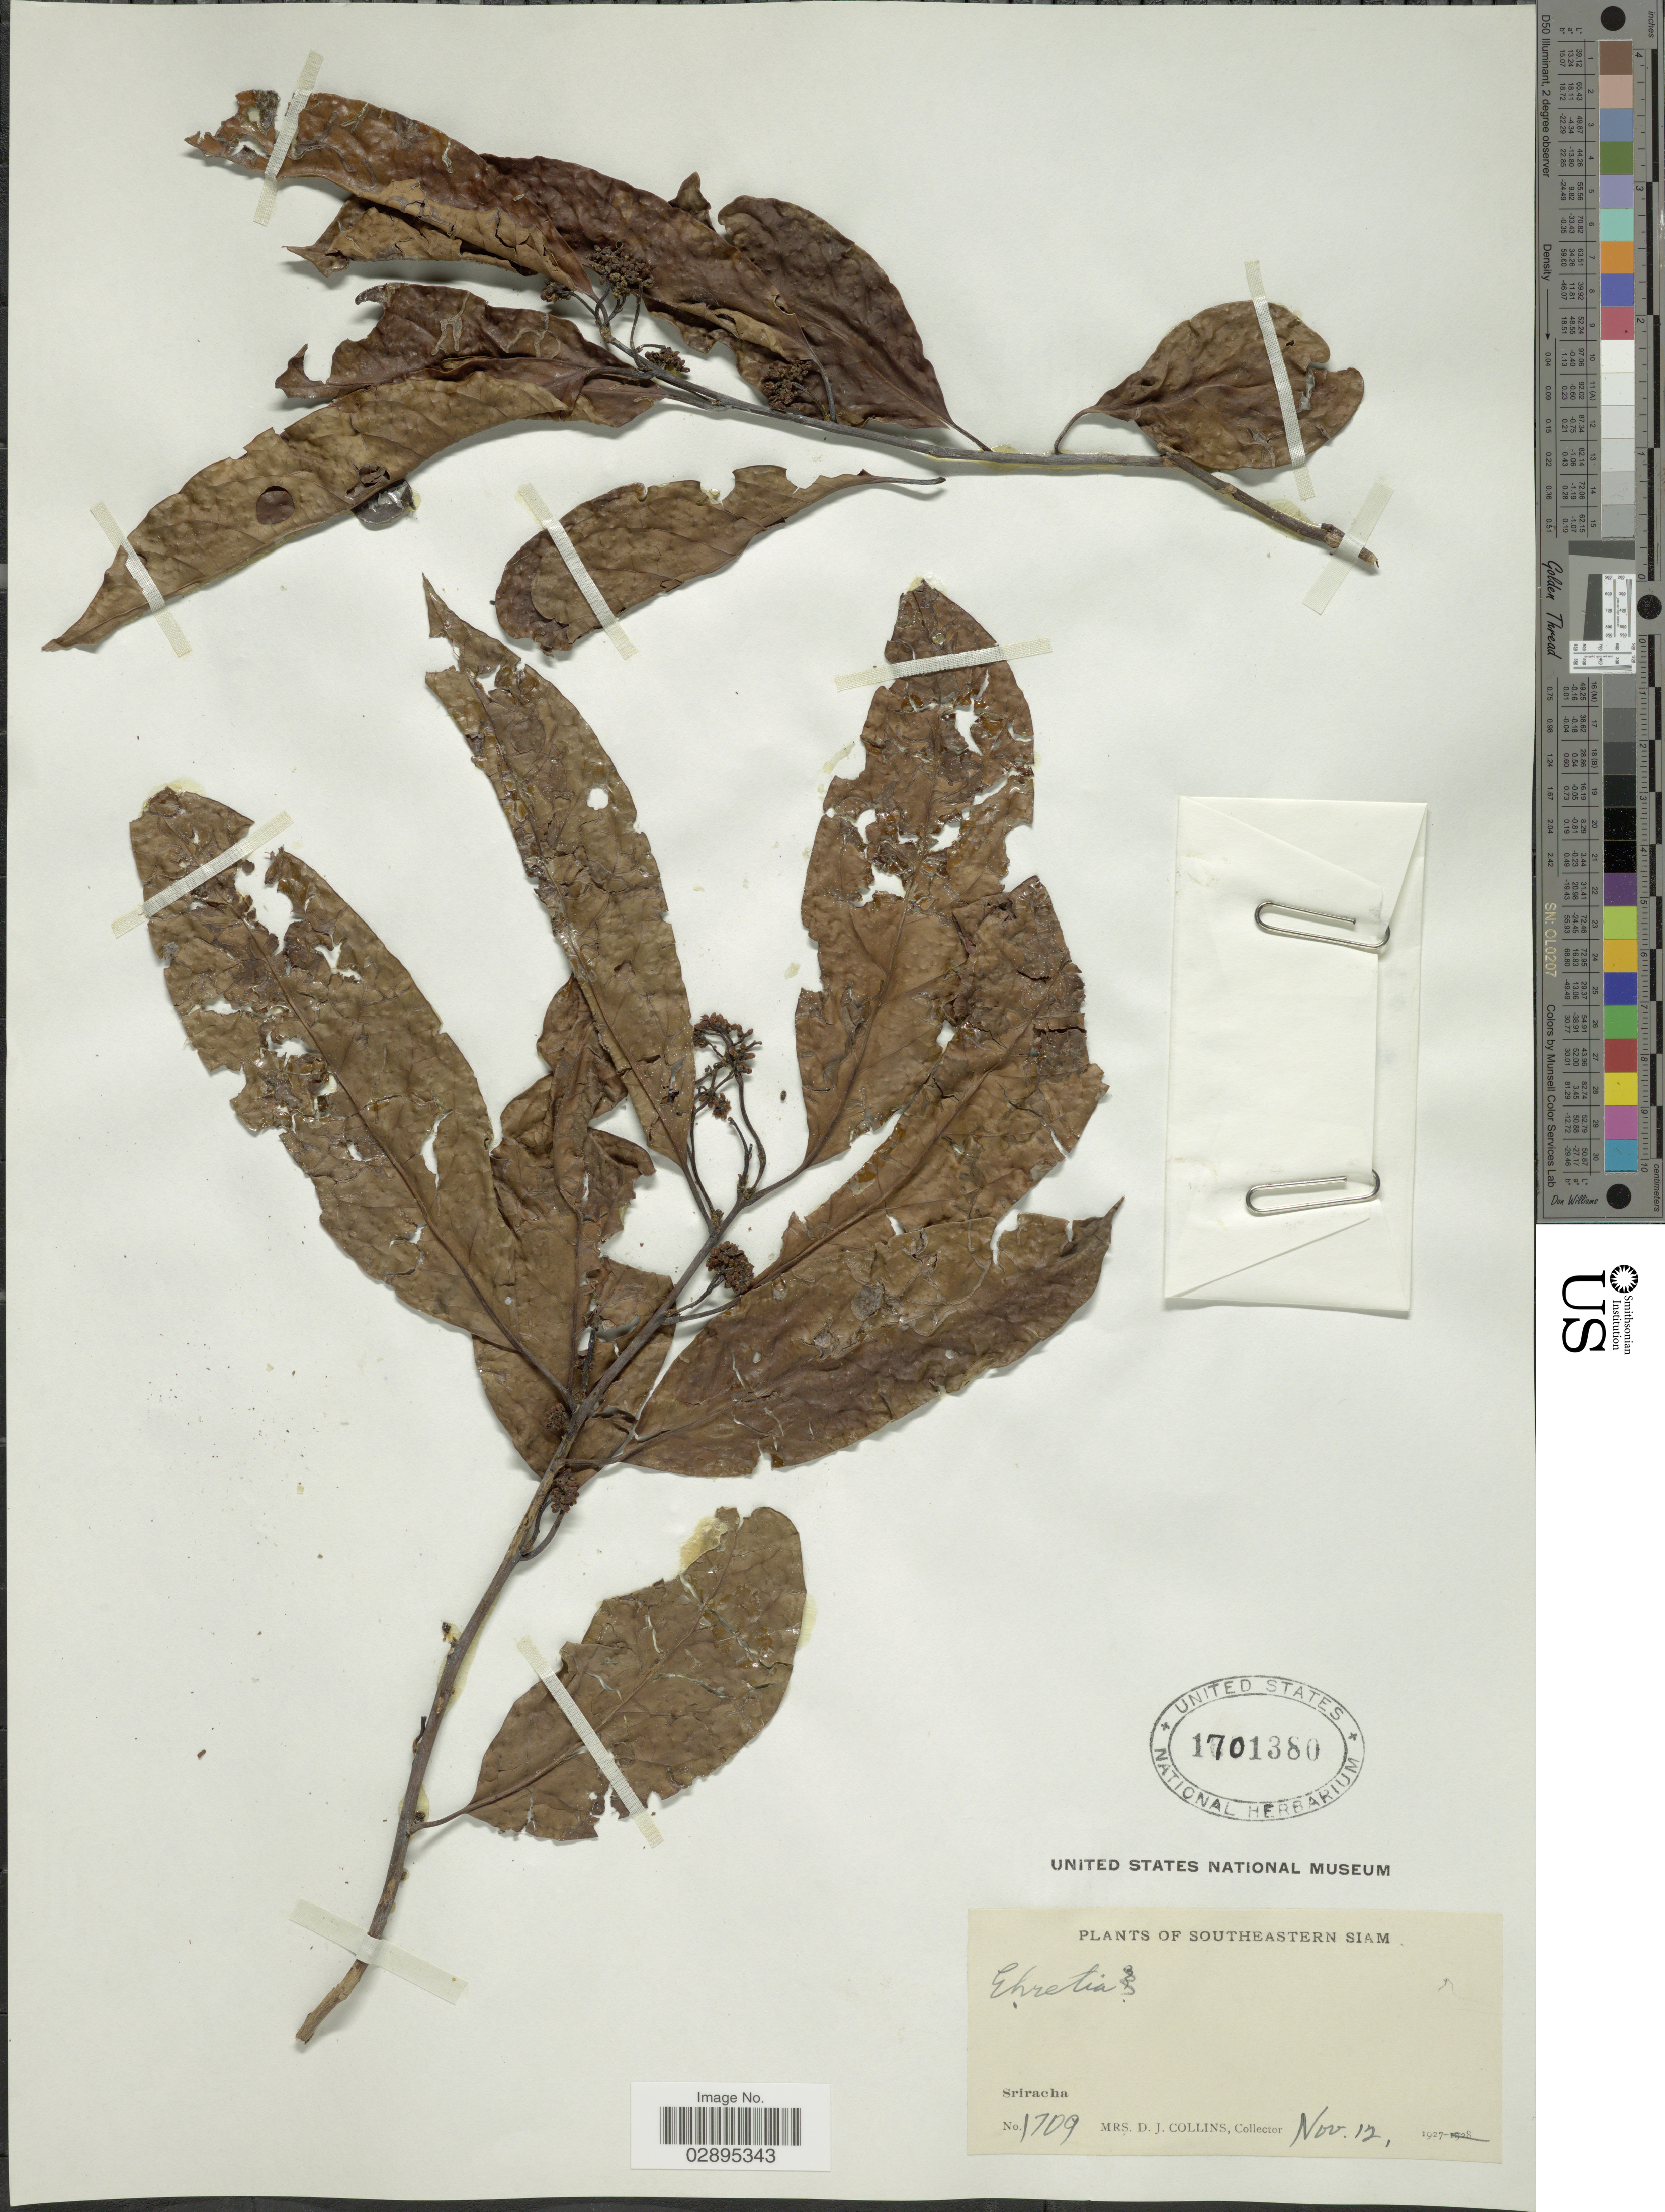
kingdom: Plantae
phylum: Tracheophyta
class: Magnoliopsida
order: Boraginales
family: Ehretiaceae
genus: Ehretia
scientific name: Ehretia sp.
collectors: Mrs. D. J. Collins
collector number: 1709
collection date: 1927-11-12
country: Thailand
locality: Southeastern Siam. Sriracha.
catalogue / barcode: US 1701380